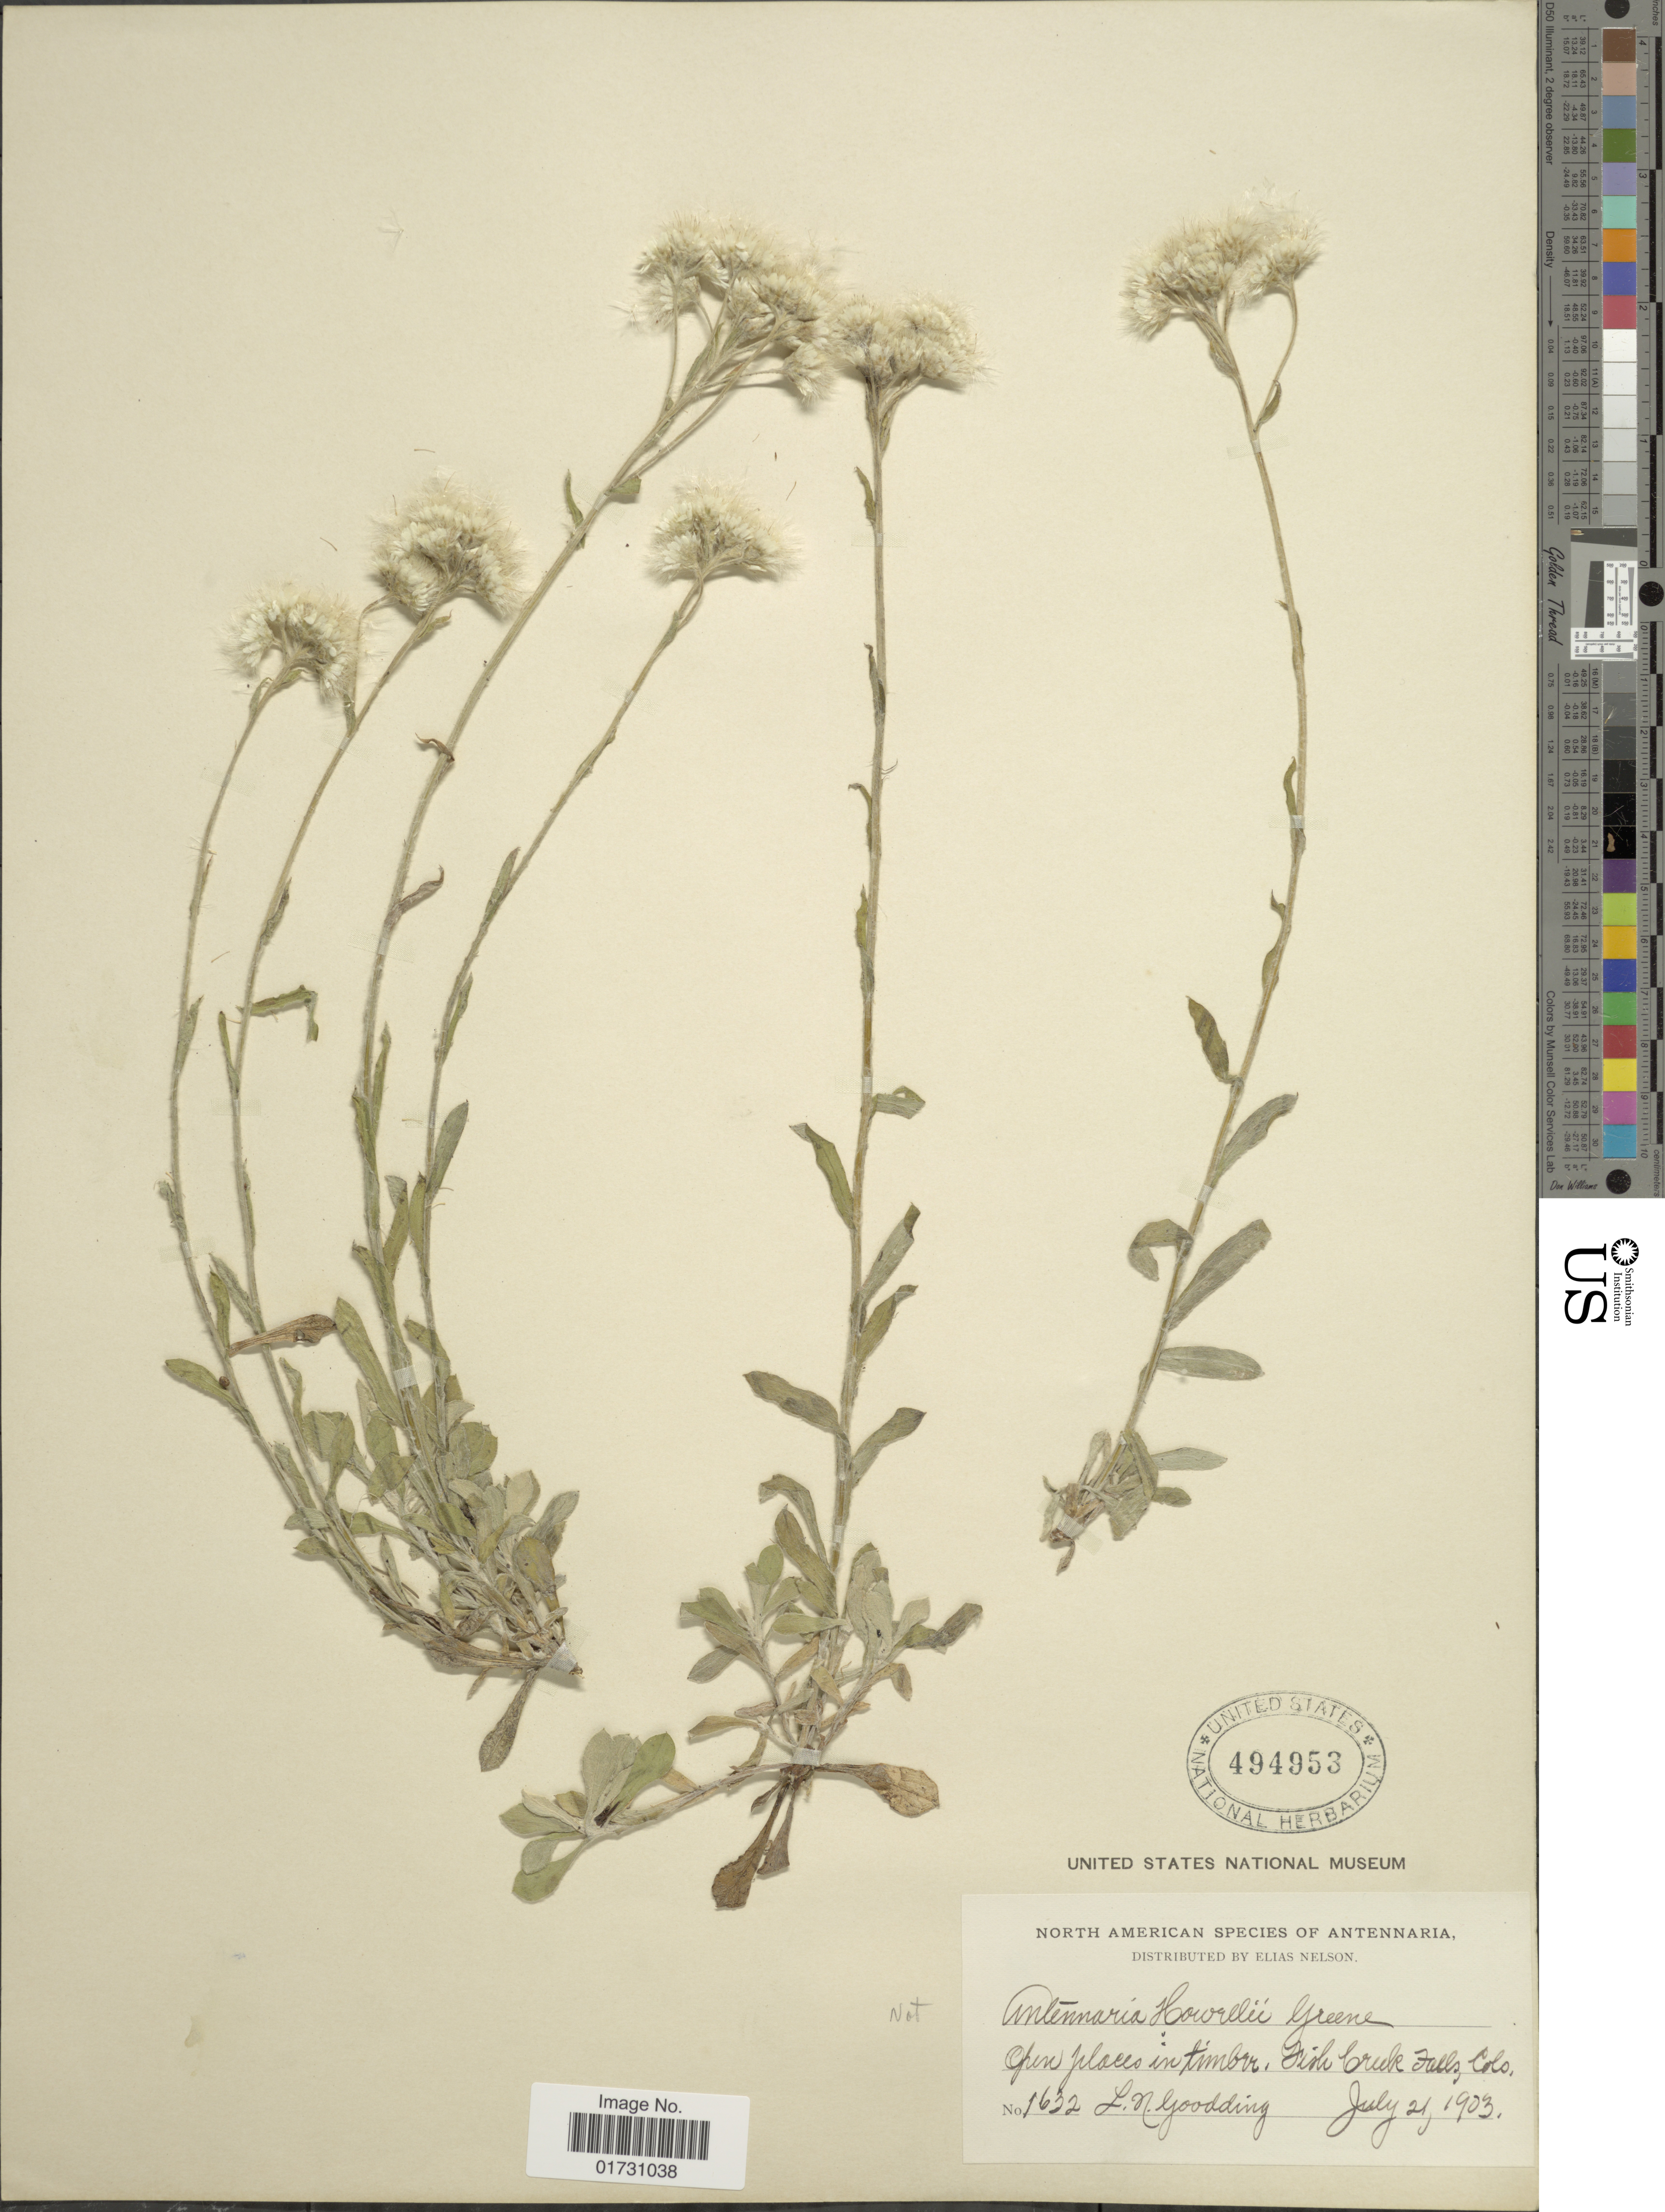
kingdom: Plantae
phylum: Tracheophyta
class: Magnoliopsida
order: Asterales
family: Asteraceae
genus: Antennaria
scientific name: Antennaria howellii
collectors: L. N. Goodding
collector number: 1632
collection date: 1903-07-21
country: United States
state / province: Colorado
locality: Open places in timber, Fish Creek Falls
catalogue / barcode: US 494953